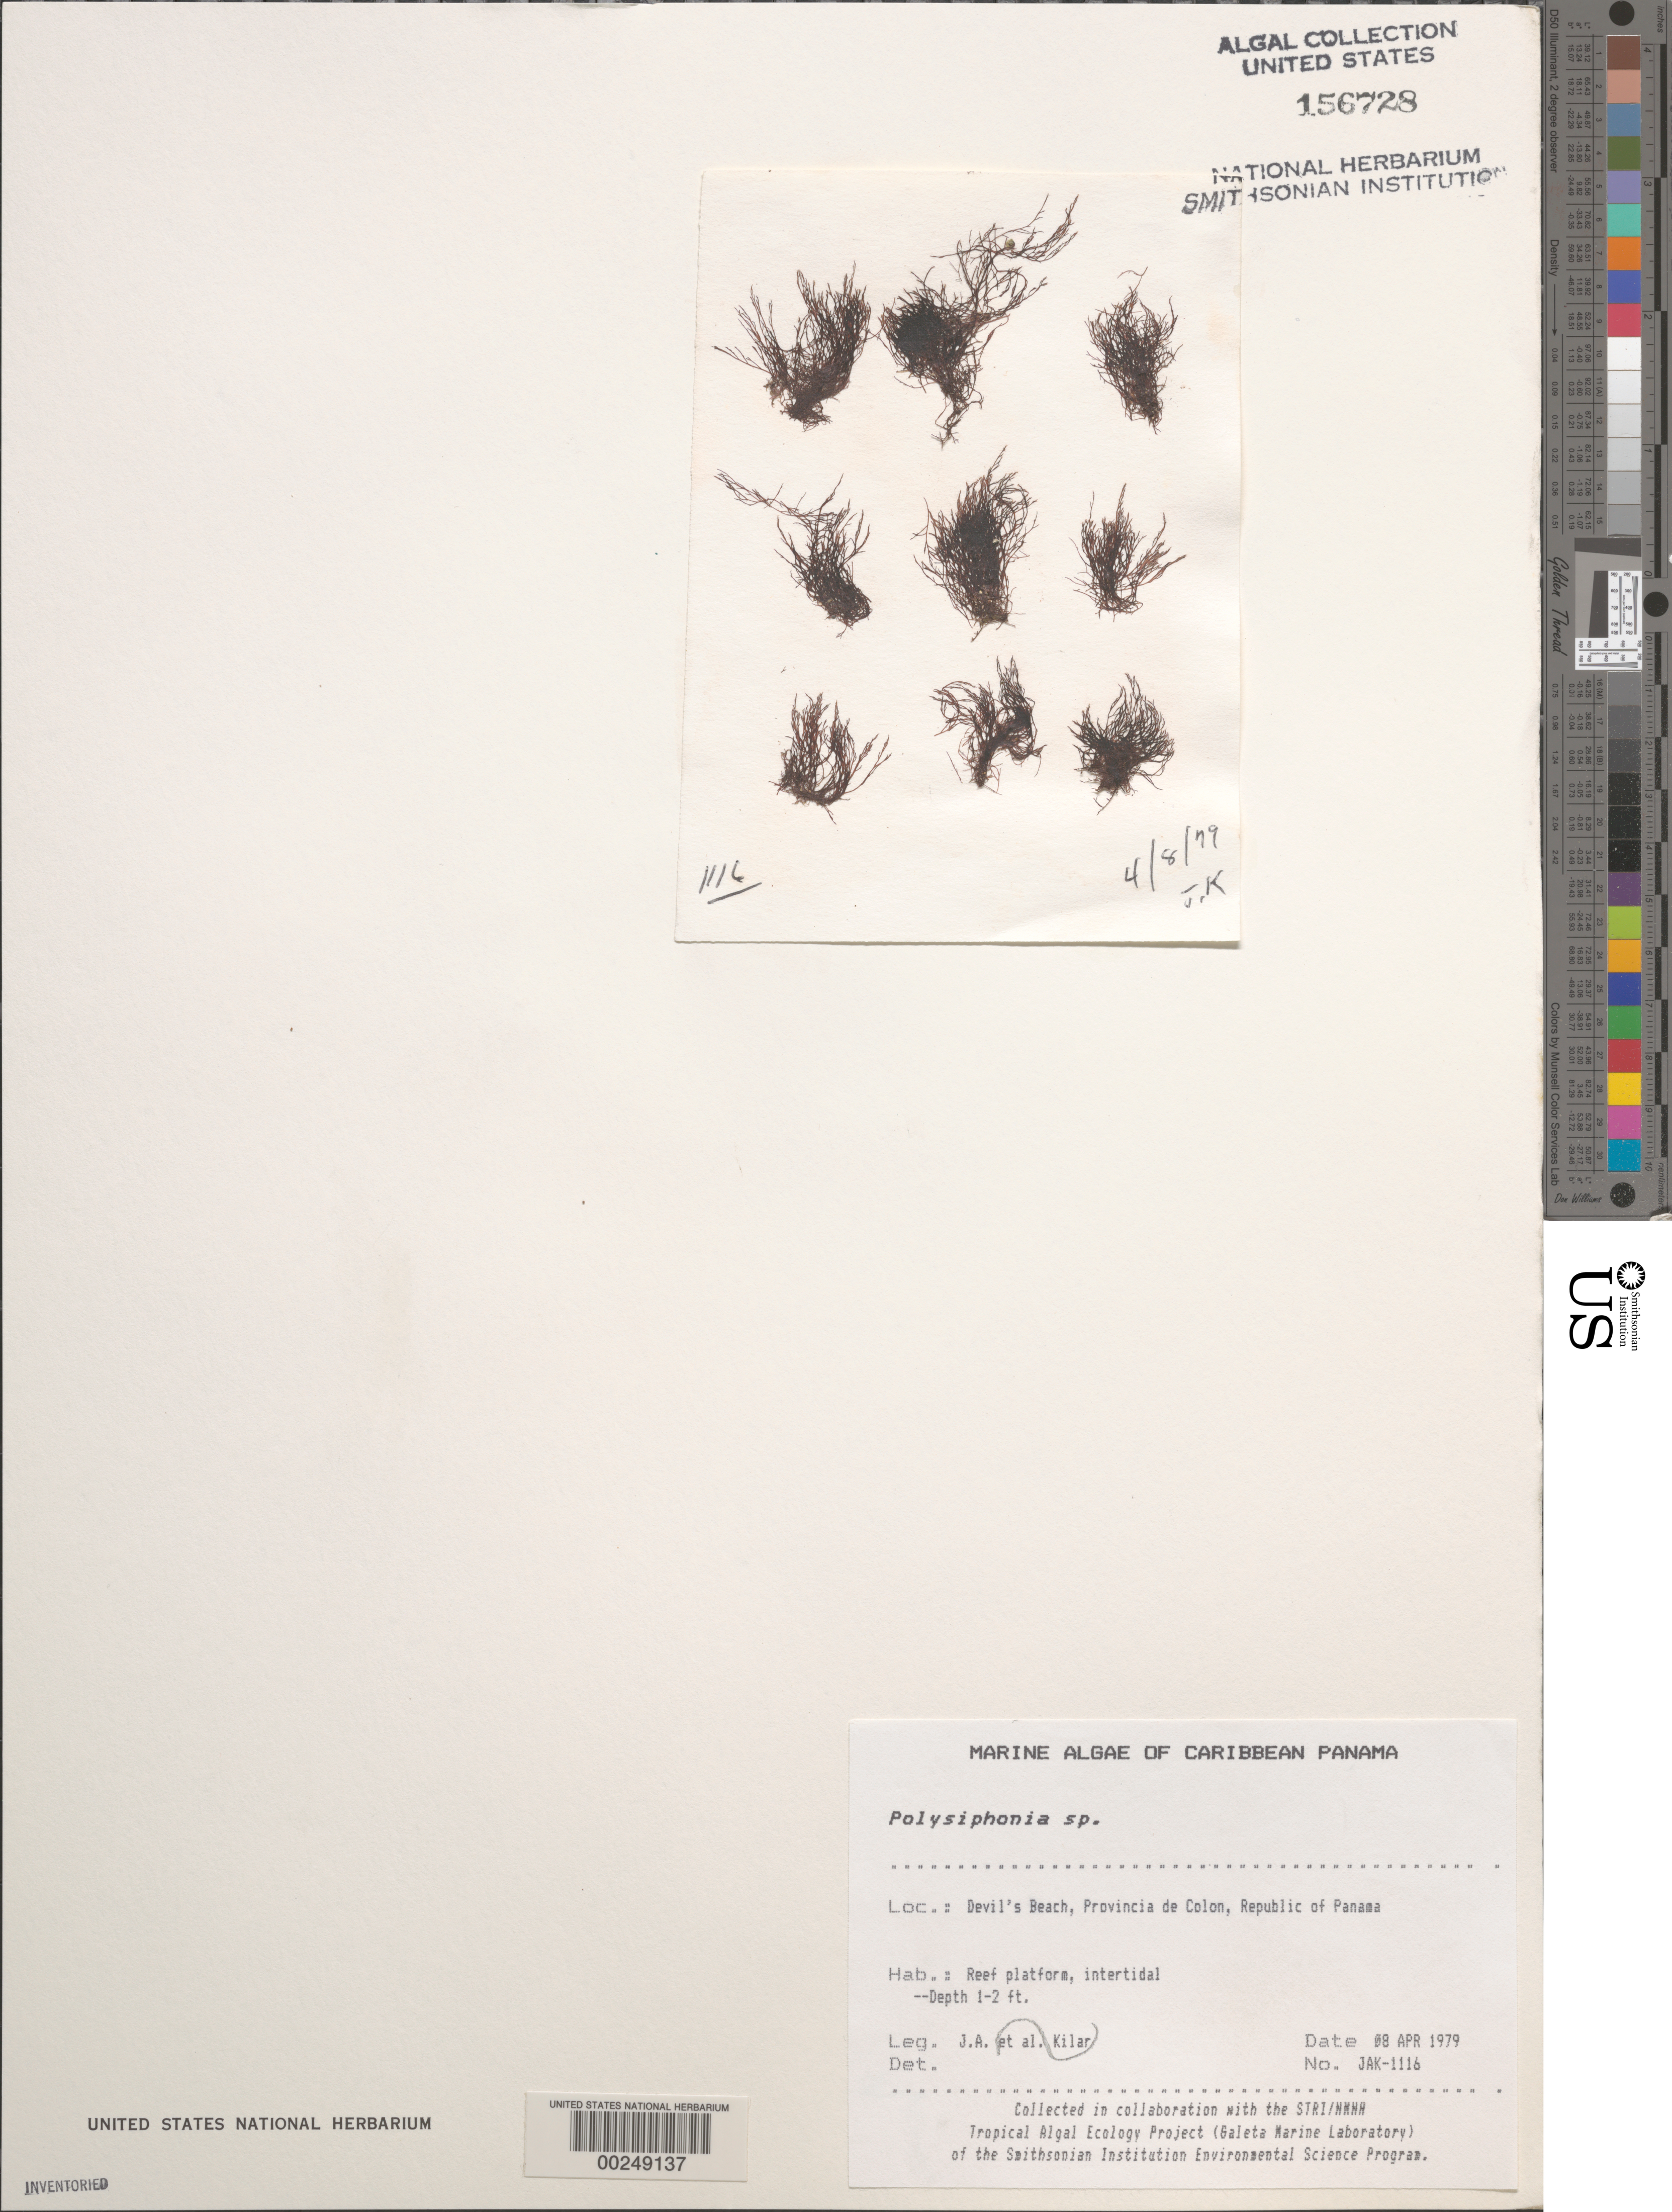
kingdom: Plantae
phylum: Rhodophyta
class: Florideophyceae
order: Ceramiales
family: Rhodomelaceae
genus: Polysiphonia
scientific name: Polysiphonia sp.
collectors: J. A. Kilar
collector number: JAK-1116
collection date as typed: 08 Apr 1979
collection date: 1979-04-08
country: Panama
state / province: Colón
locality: Devil's Beach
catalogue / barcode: US 156728